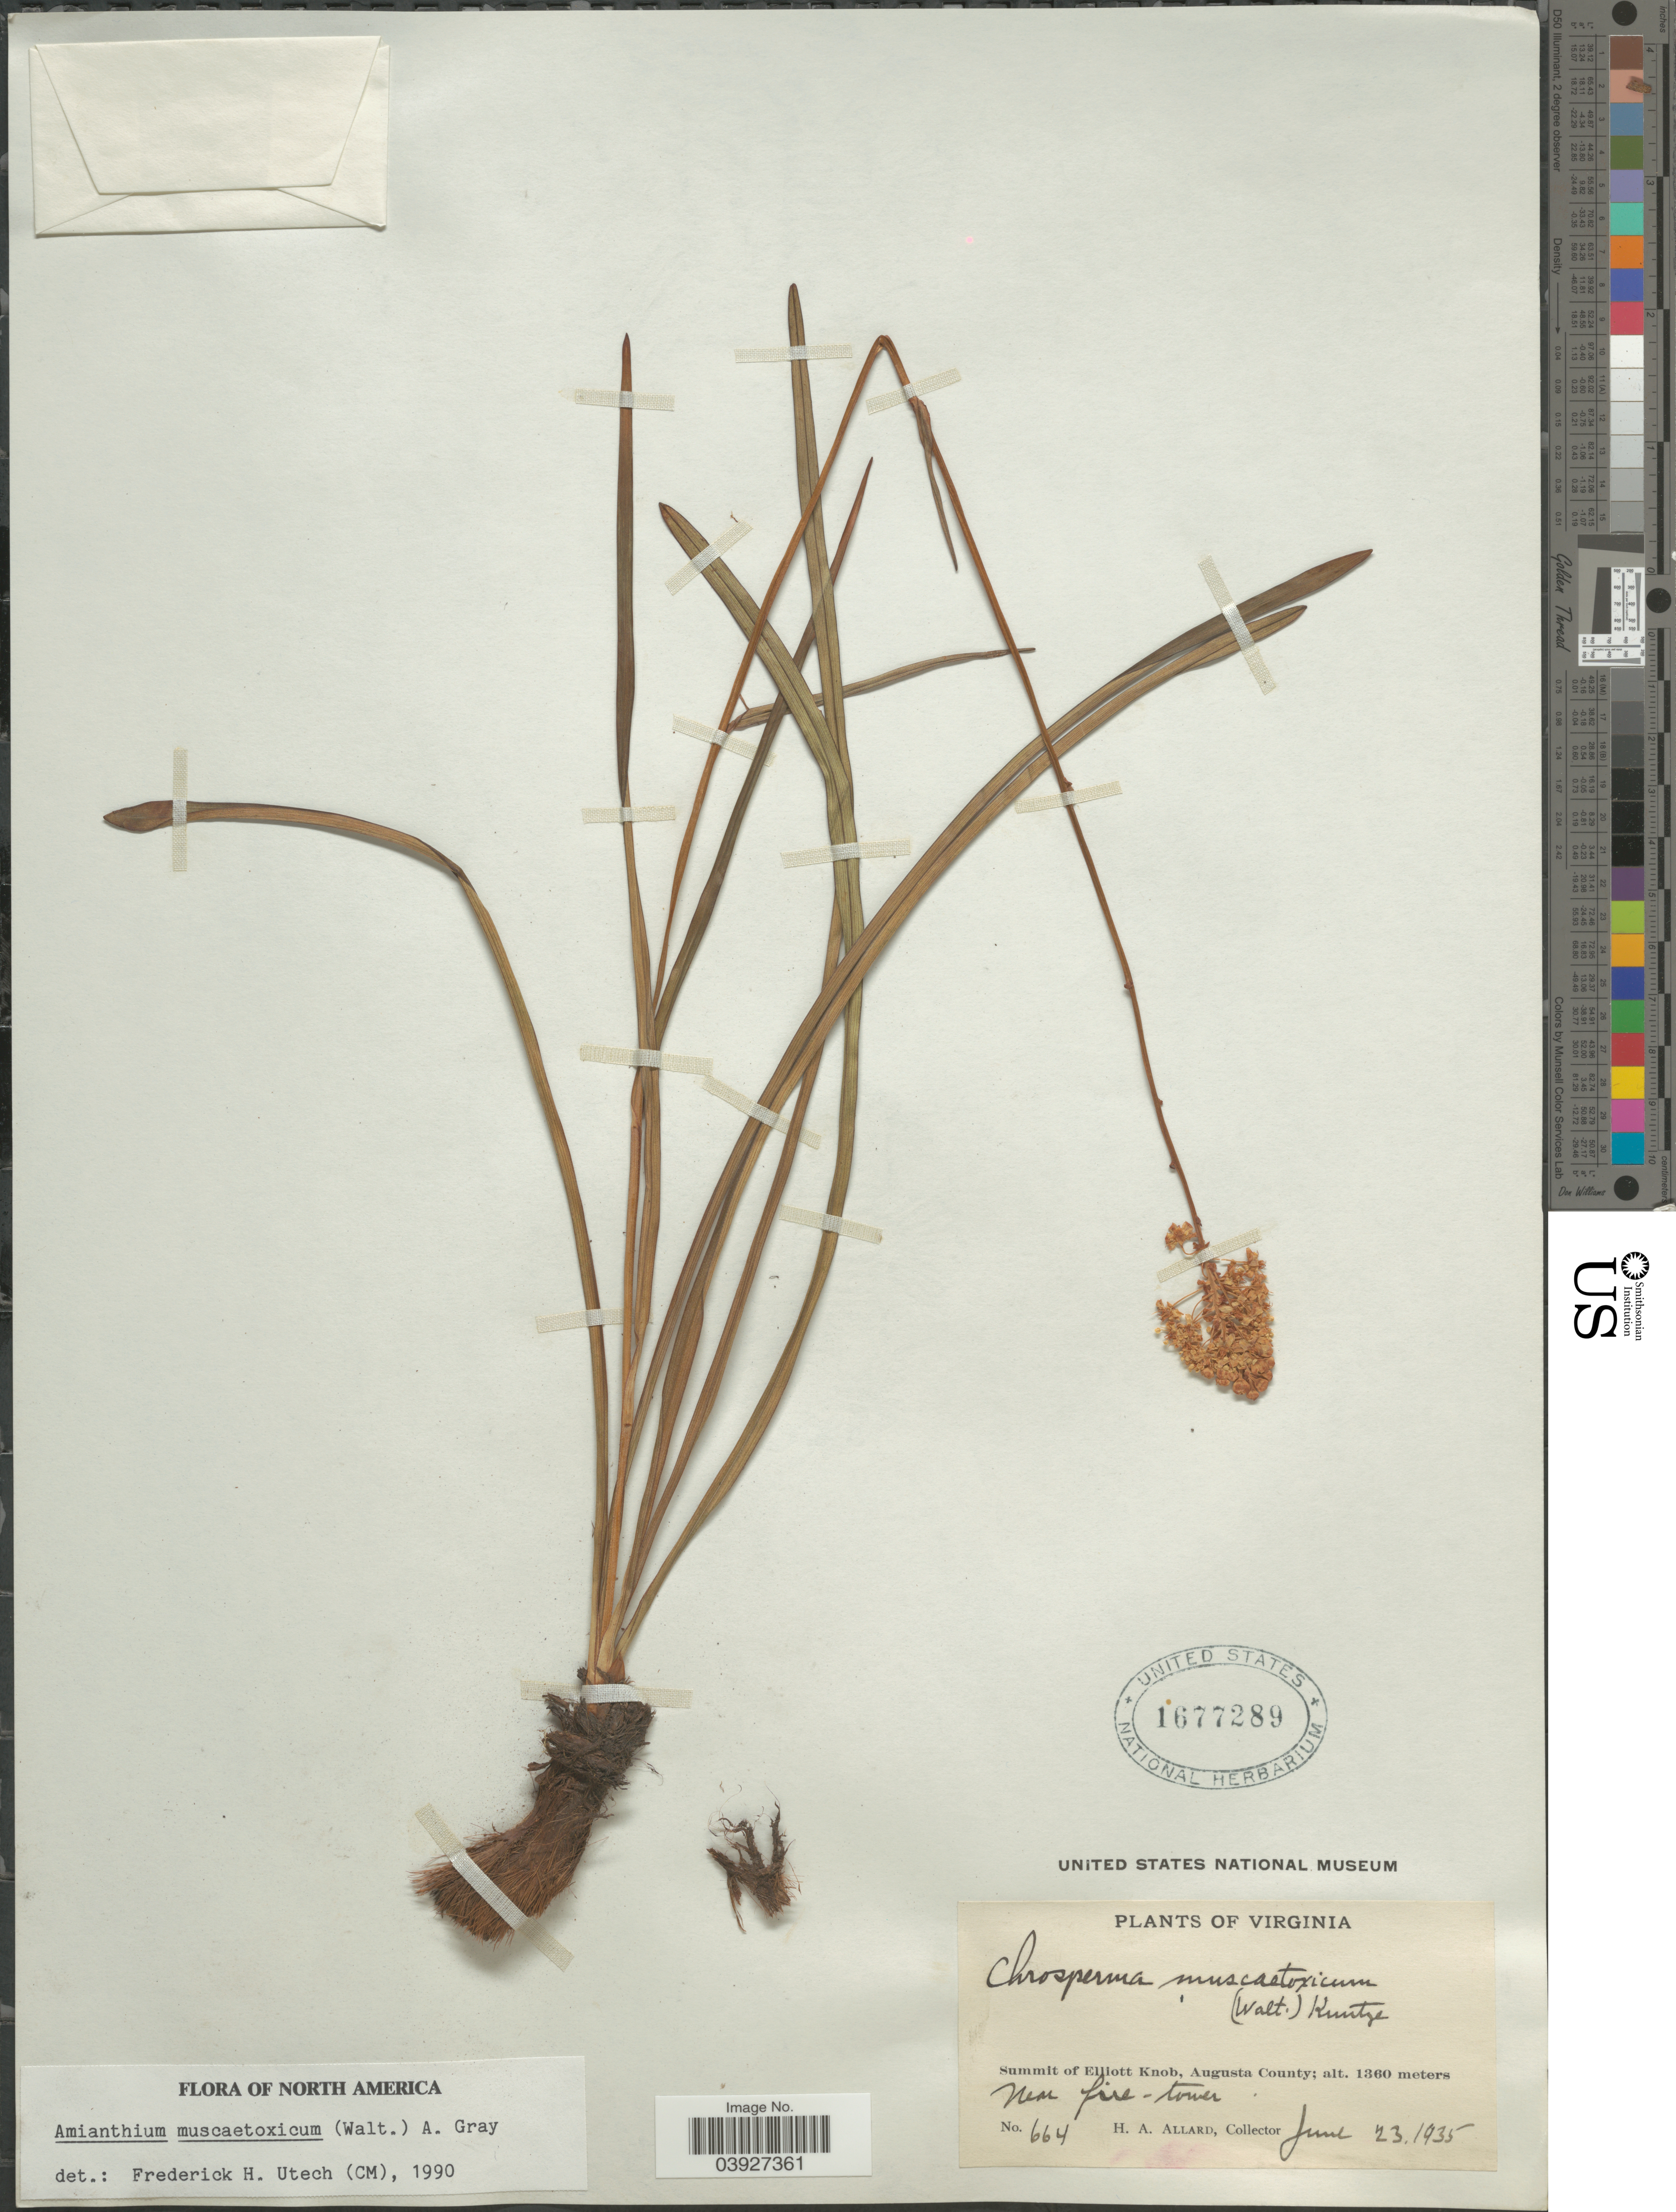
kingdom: Plantae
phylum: Tracheophyta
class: Liliopsida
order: Liliales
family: Melanthiaceae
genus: Amianthium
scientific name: Amianthium muscitoxicum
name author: (Walter) A. Gray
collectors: H. A. Allard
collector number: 664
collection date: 1935-06-23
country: United States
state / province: Virginia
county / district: Augusta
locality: Summit of Elliott Knob, Augusta County.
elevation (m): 1360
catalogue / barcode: US 1677289